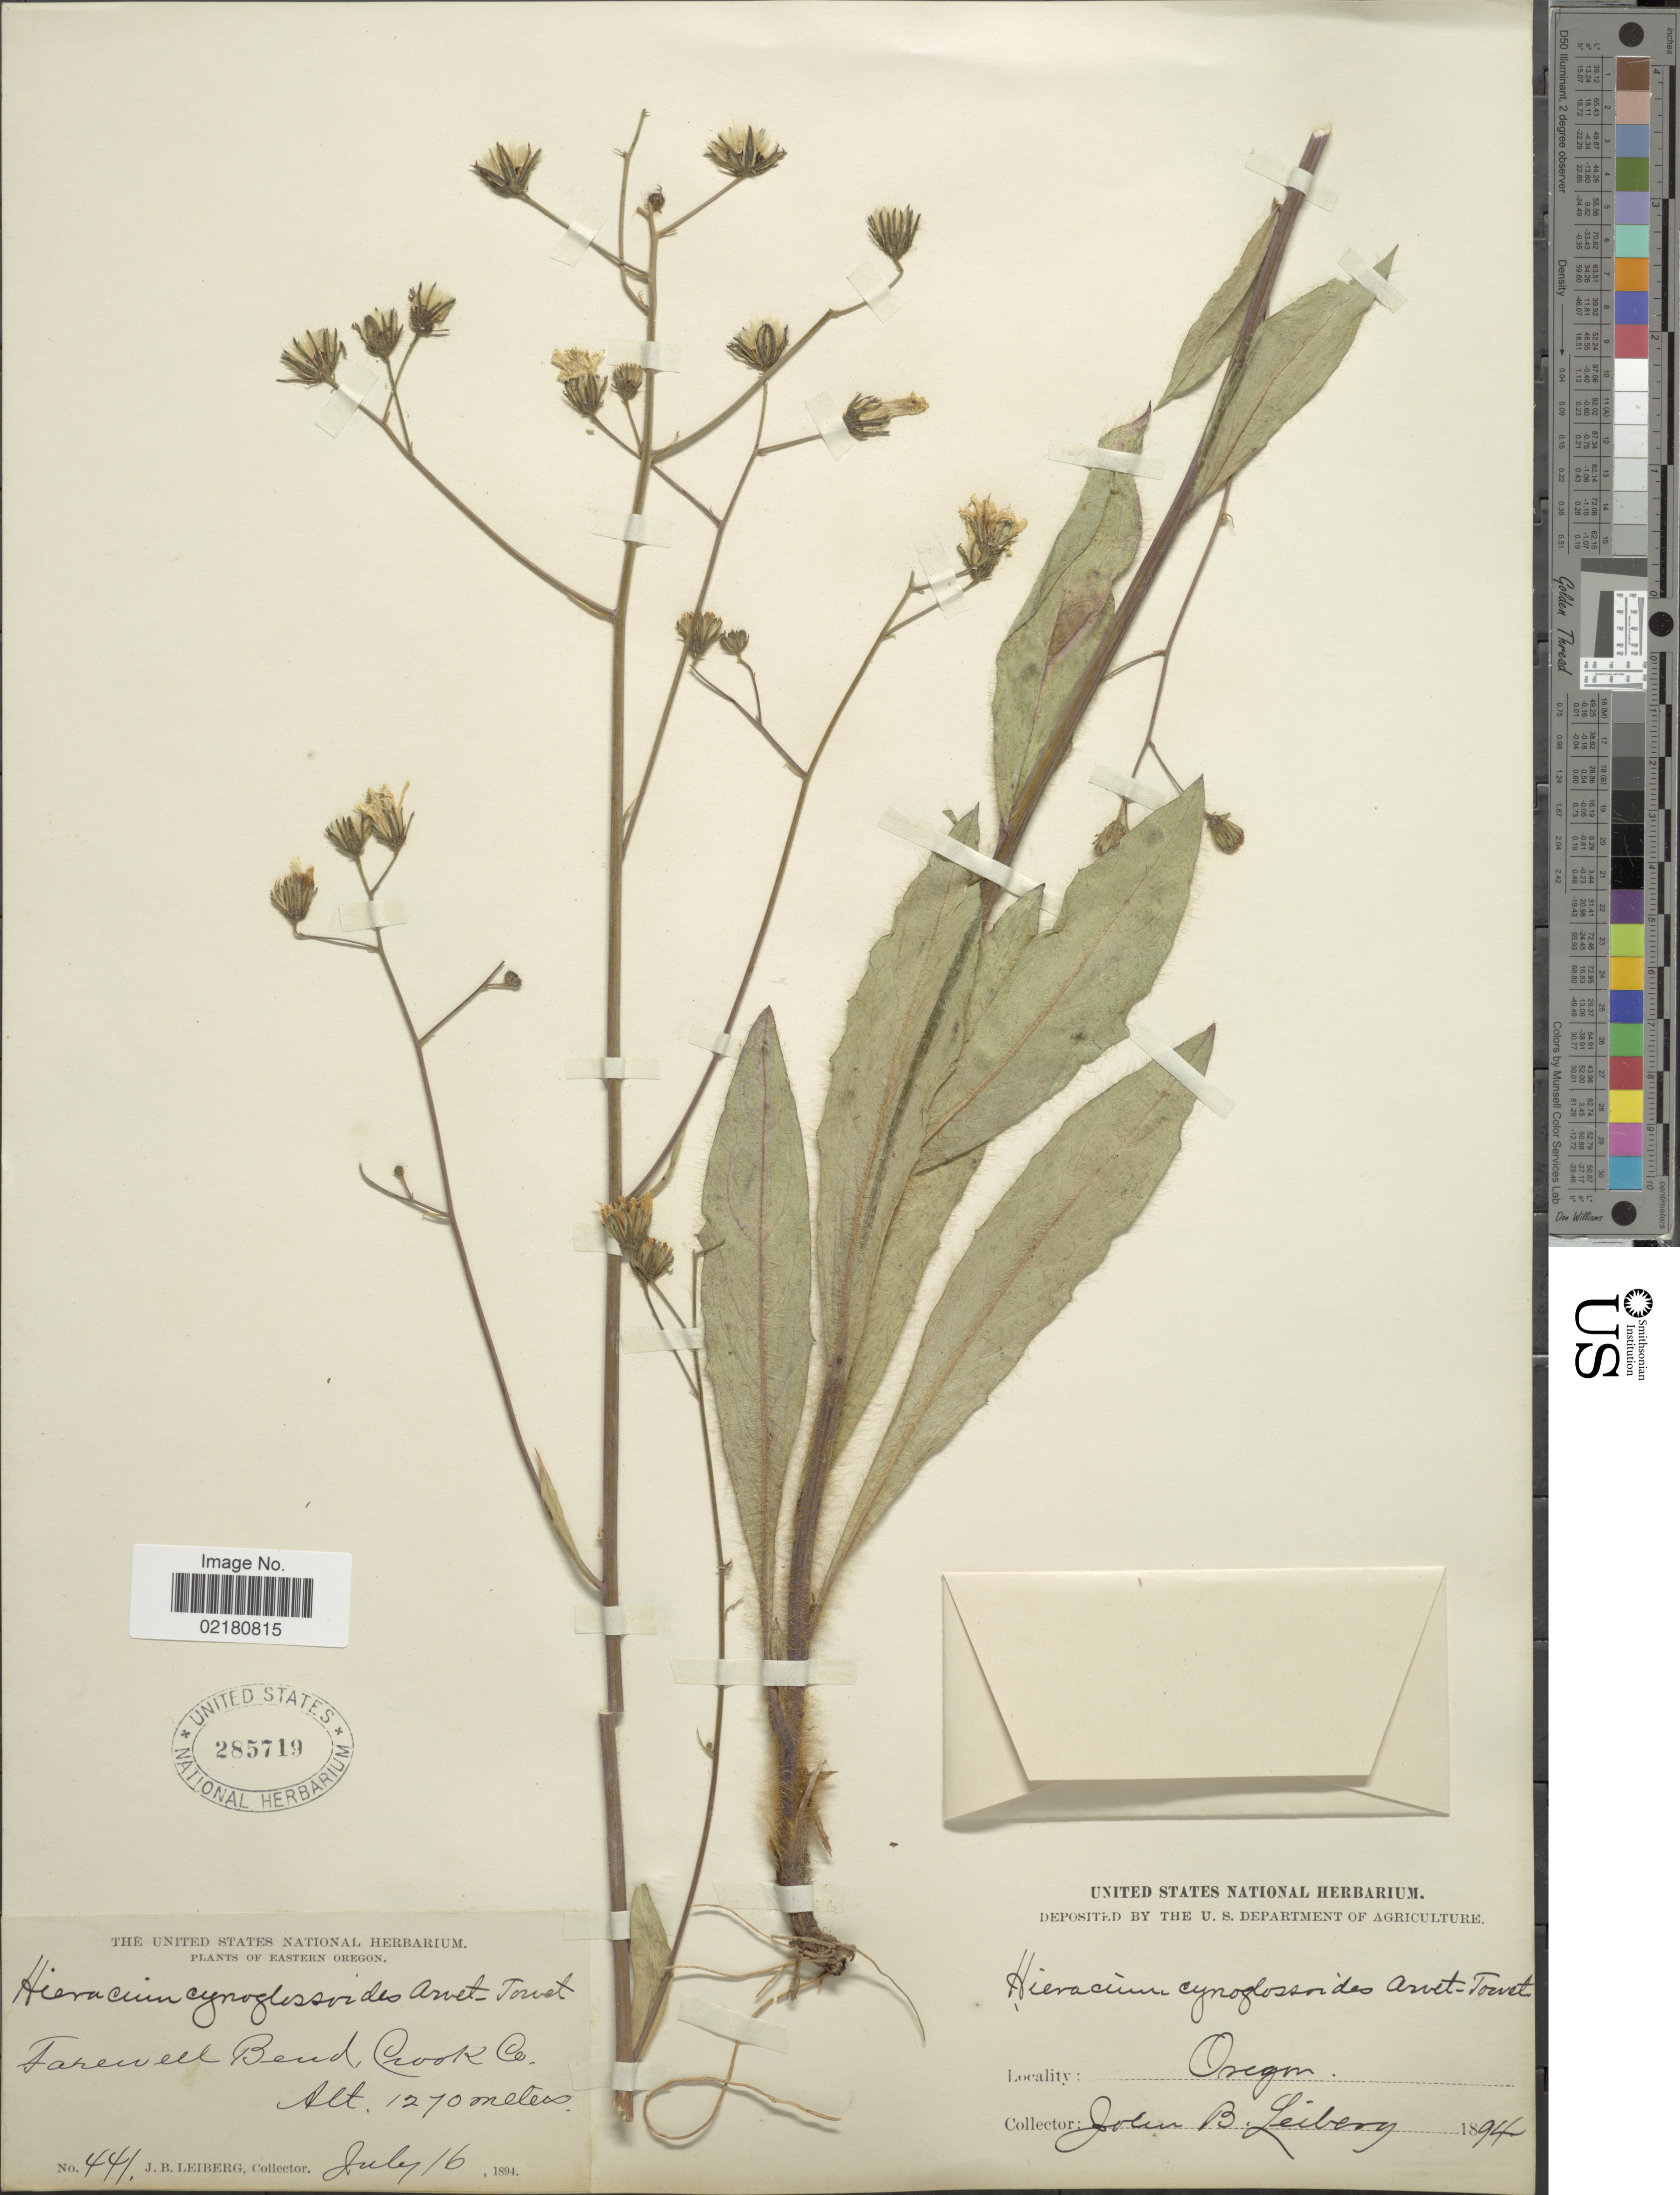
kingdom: Plantae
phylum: Tracheophyta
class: Magnoliopsida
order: Asterales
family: Asteraceae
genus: Hieracium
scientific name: Hieracium scouleri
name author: Hook.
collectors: J. B. Leiberg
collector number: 441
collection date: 1894-07-16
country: United States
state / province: Oregon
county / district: Crook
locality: Eastern Oregon, Farewell Bend, Crook Co.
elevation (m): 1270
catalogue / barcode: US 285719